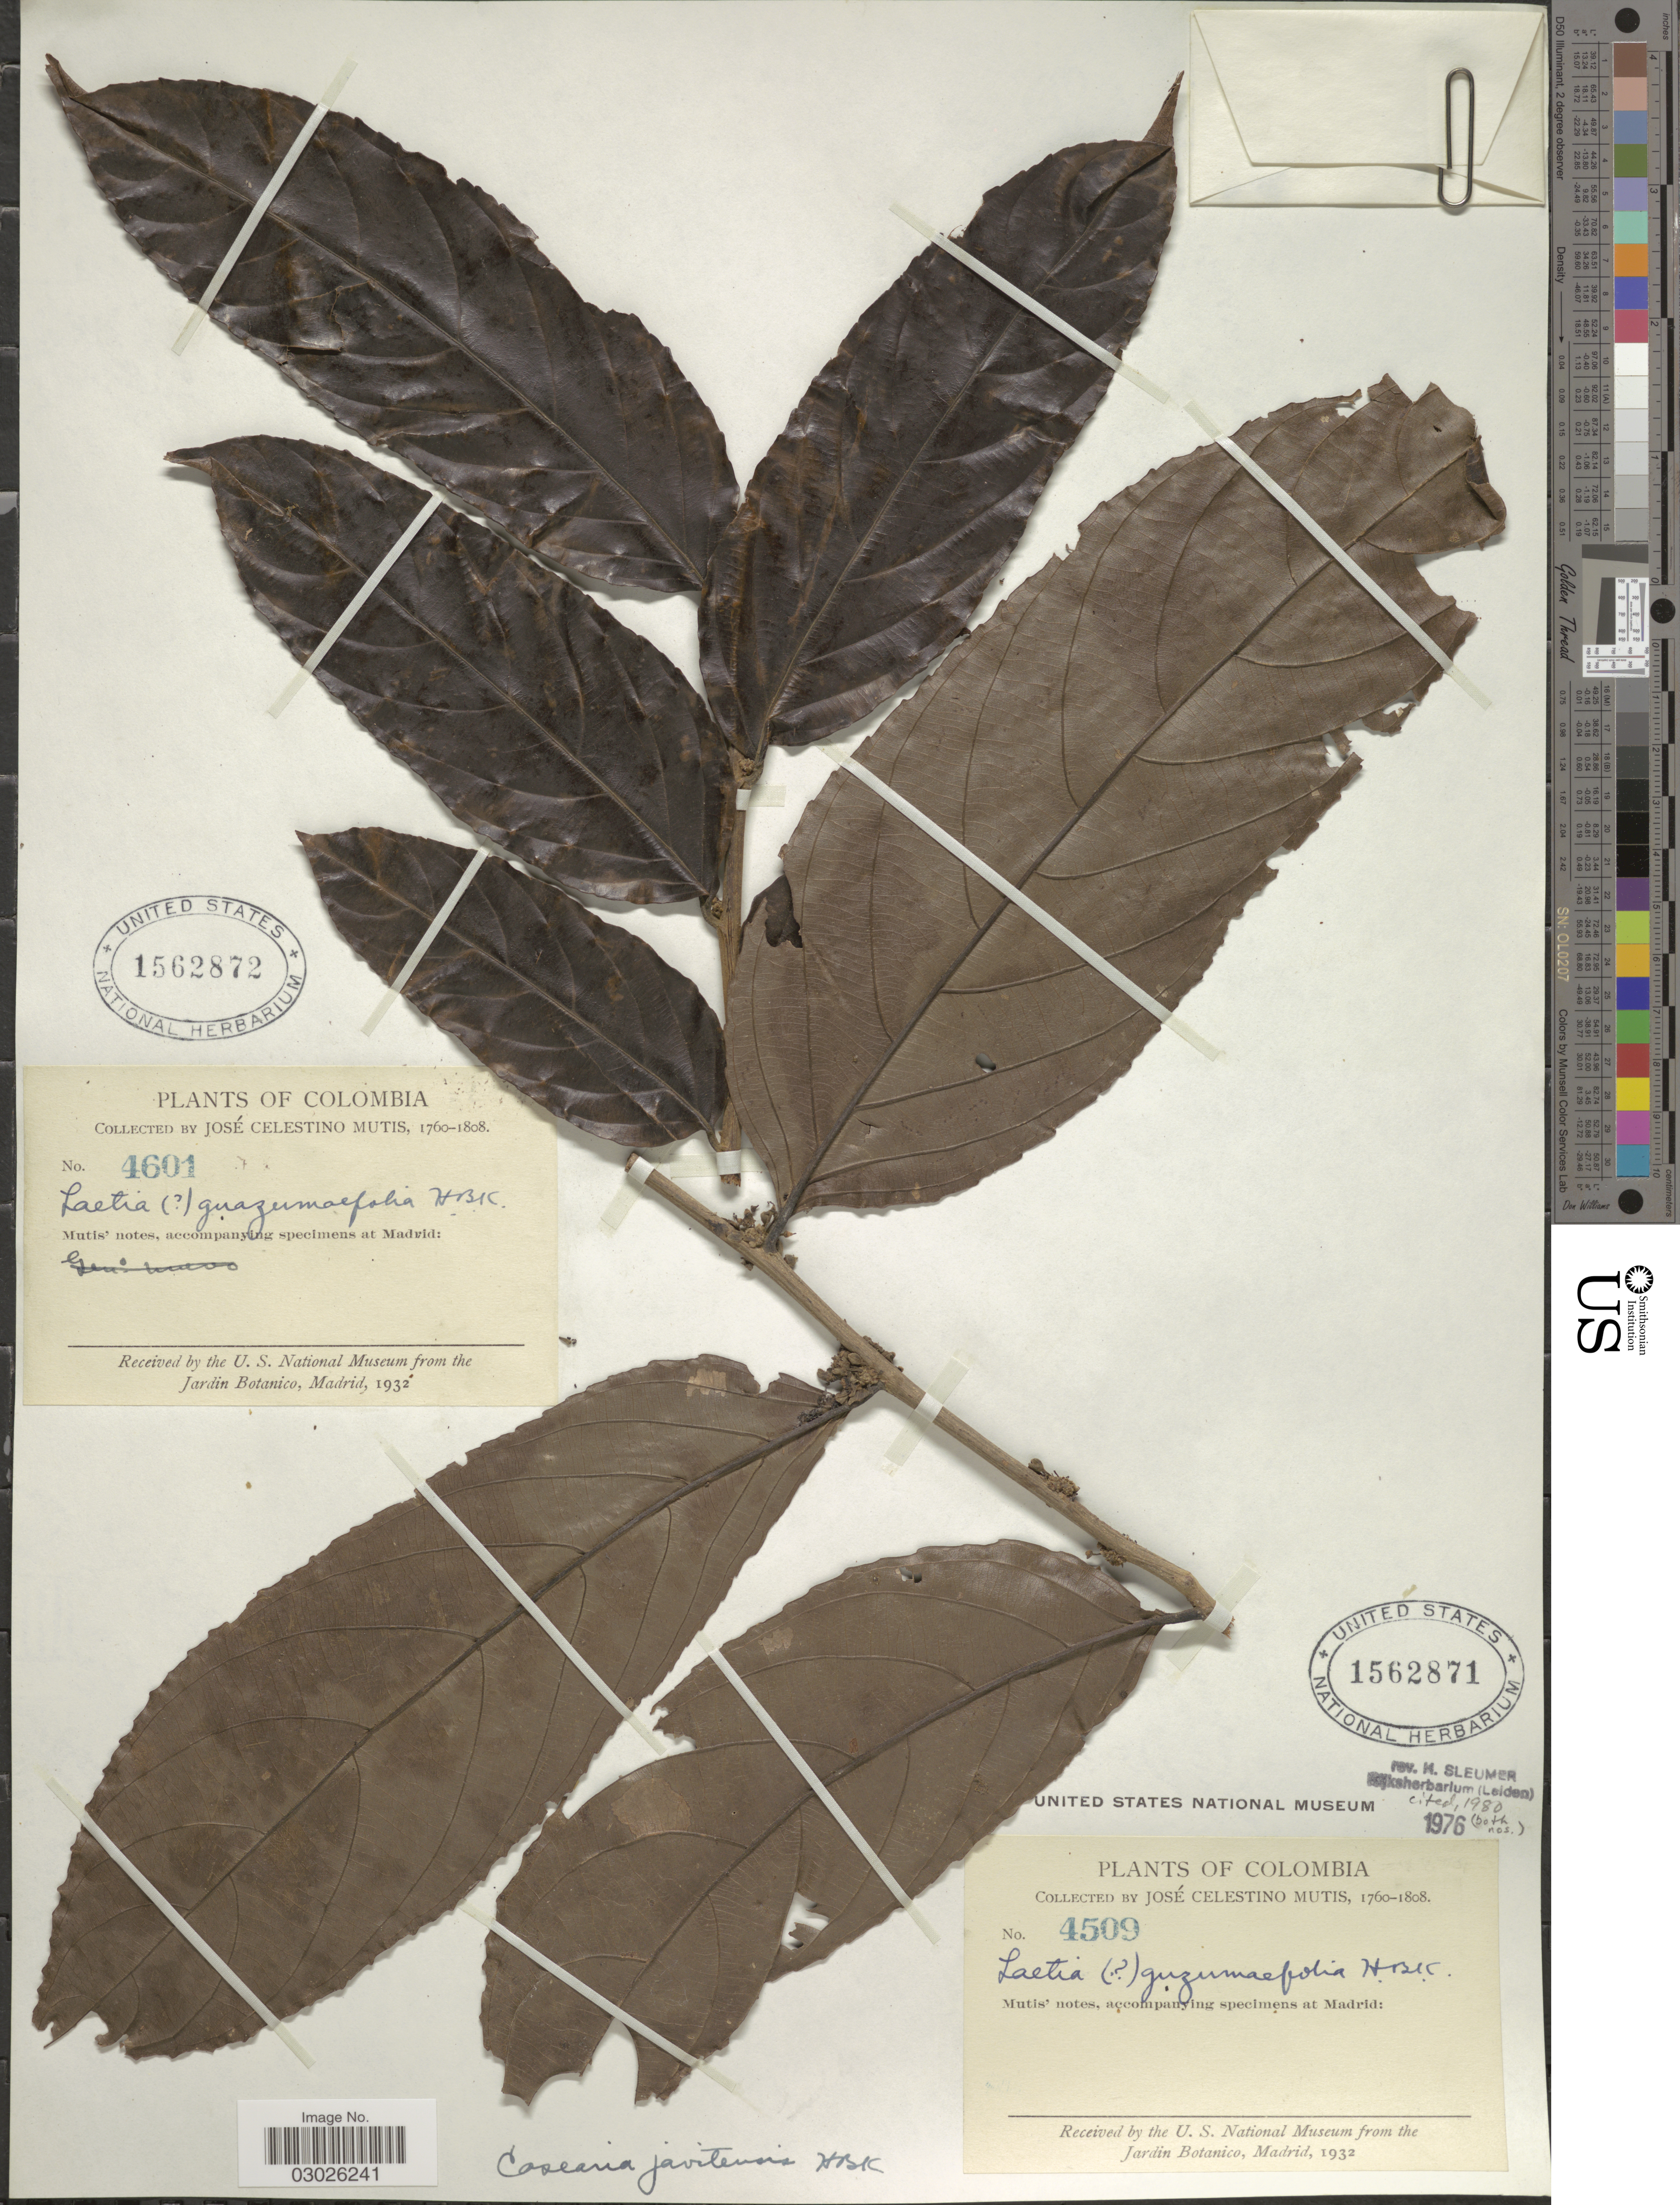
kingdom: Plantae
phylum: Tracheophyta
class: Magnoliopsida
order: Malpighiales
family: Salicaceae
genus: Casearia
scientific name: Casearia javitensis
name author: Kunth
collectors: J. C. B. Mutis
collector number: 4509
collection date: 1760/1808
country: Colombia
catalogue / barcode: US 1562871-2